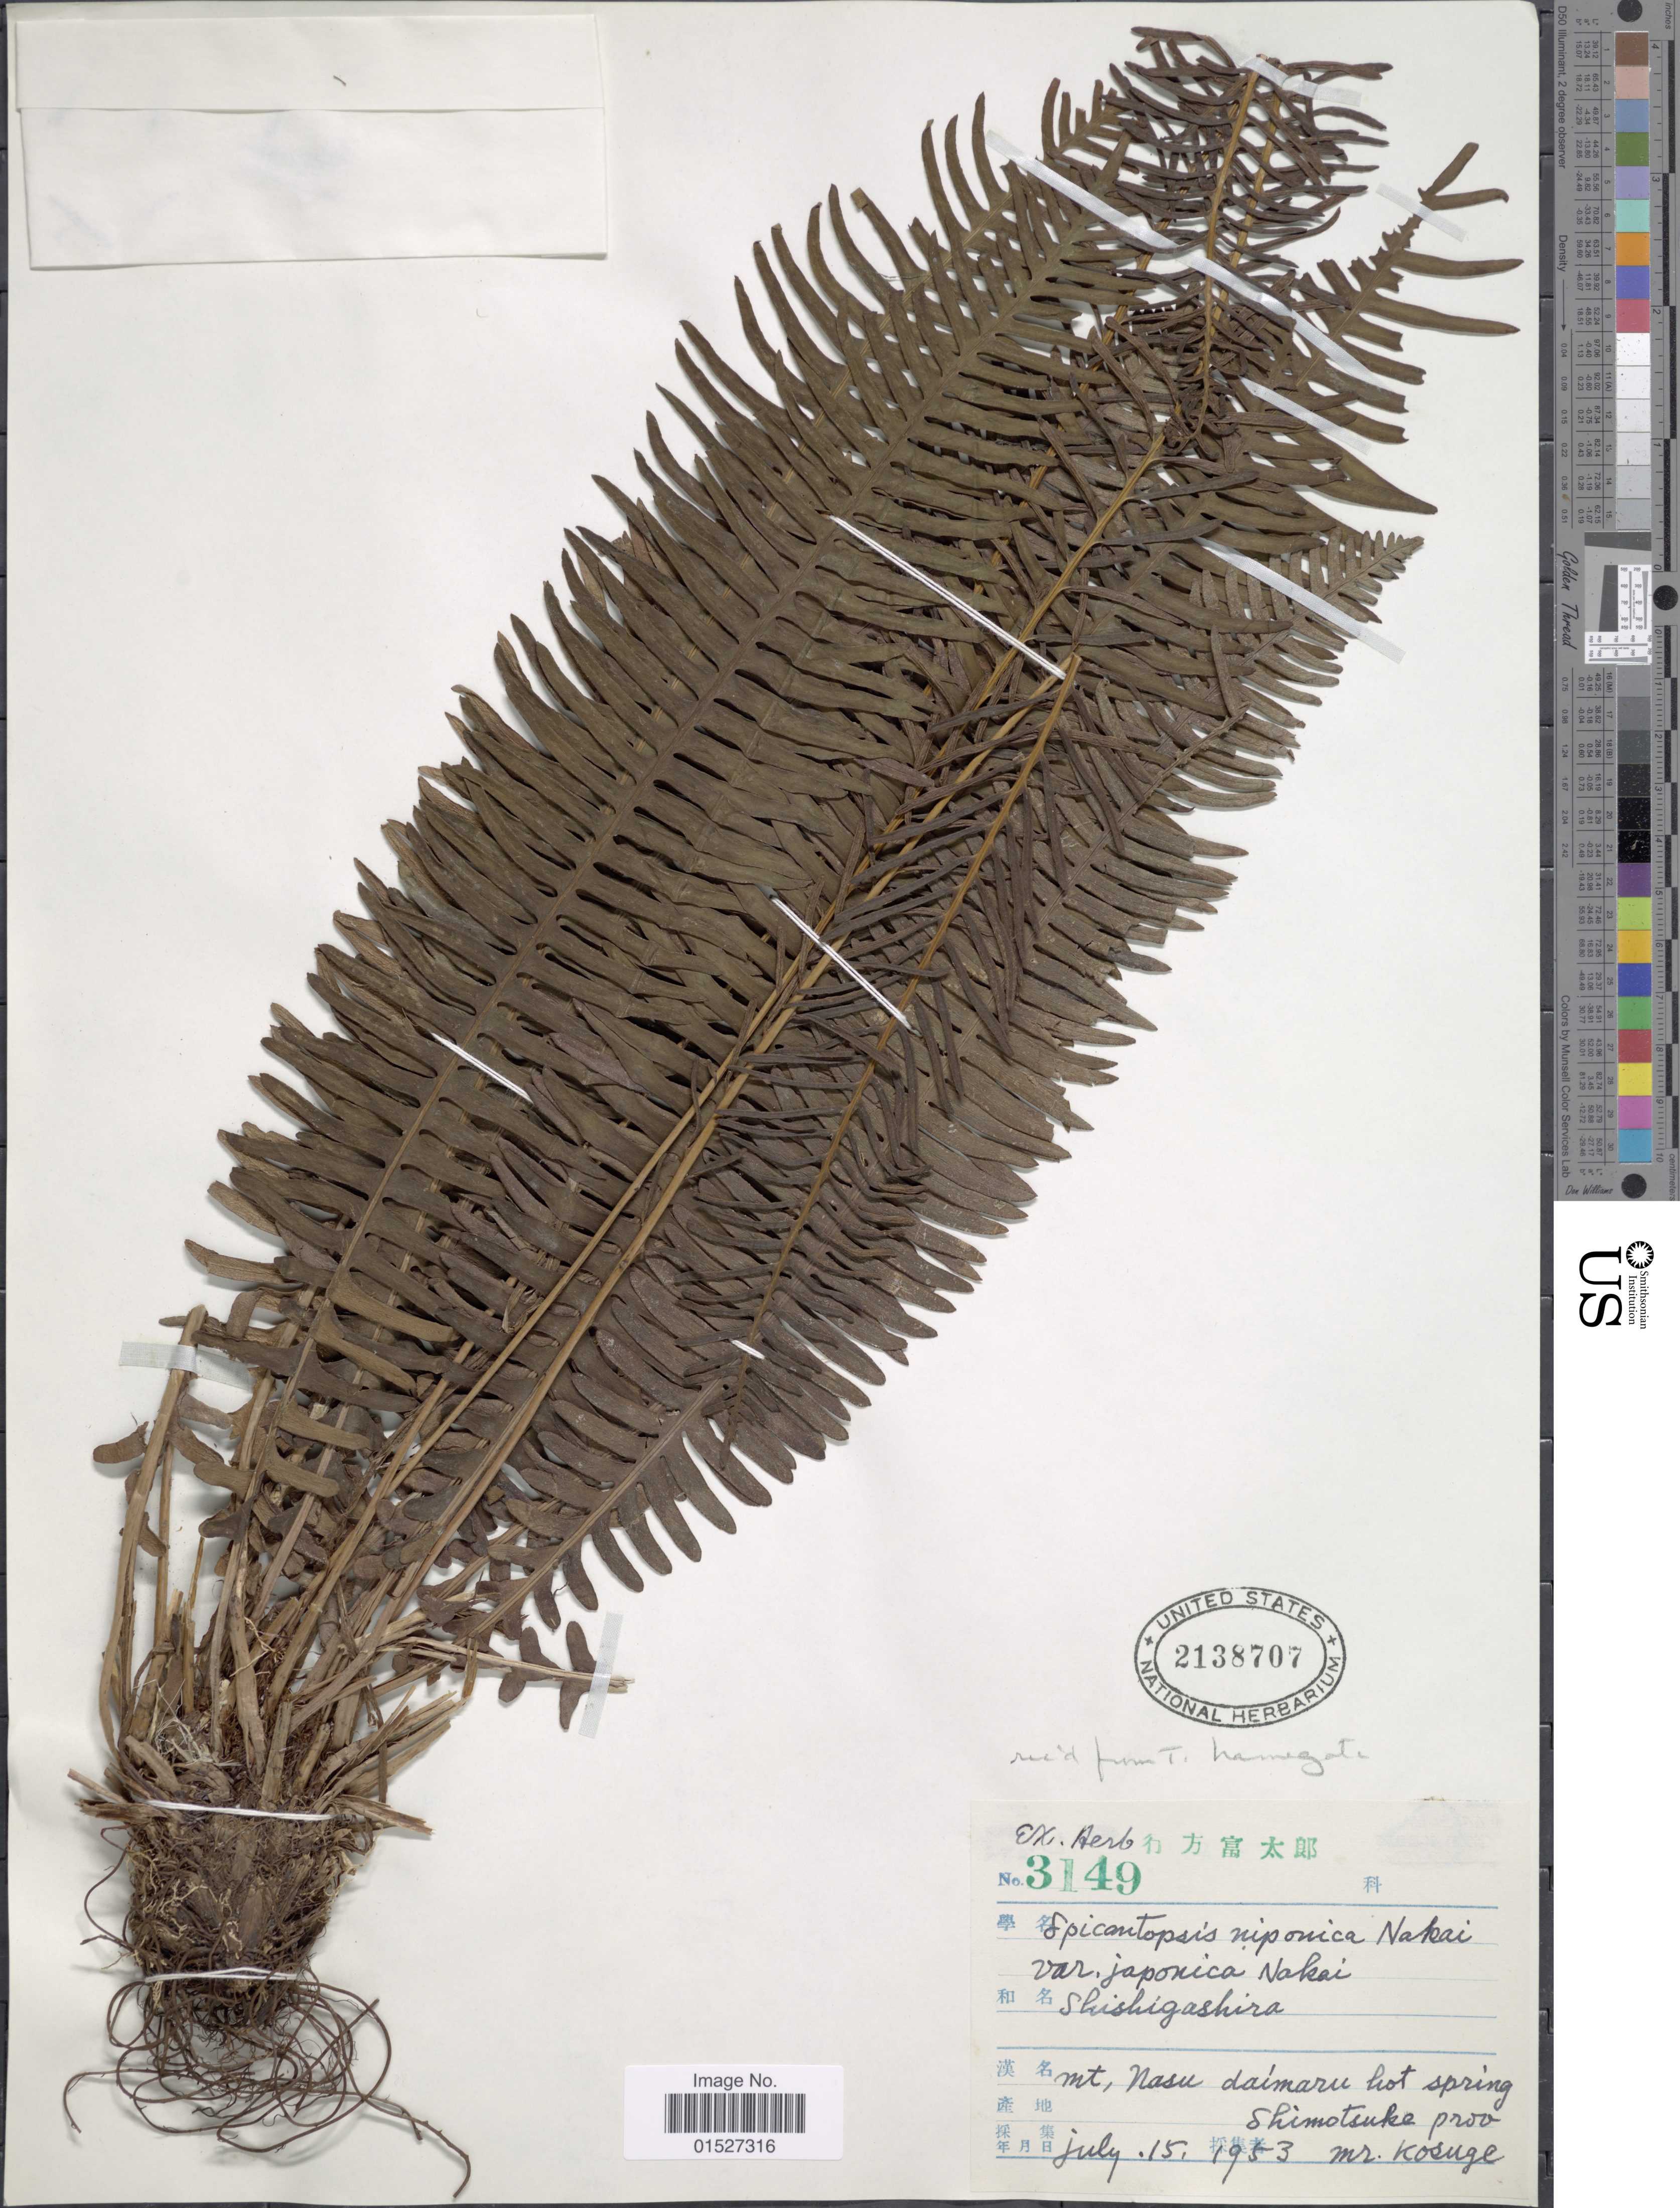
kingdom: Plantae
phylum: Tracheophyta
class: Polypodiopsida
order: Polypodiales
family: Blechnaceae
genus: Blechnum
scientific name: Blechnum nipponicum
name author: (Kunze) Makino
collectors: ex herb. Tomitaro Namegata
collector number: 3149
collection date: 1953-07-15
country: Japan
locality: Mt. Nasu daimaru hot spring Shimotsuke Prov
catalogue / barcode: US 2138707